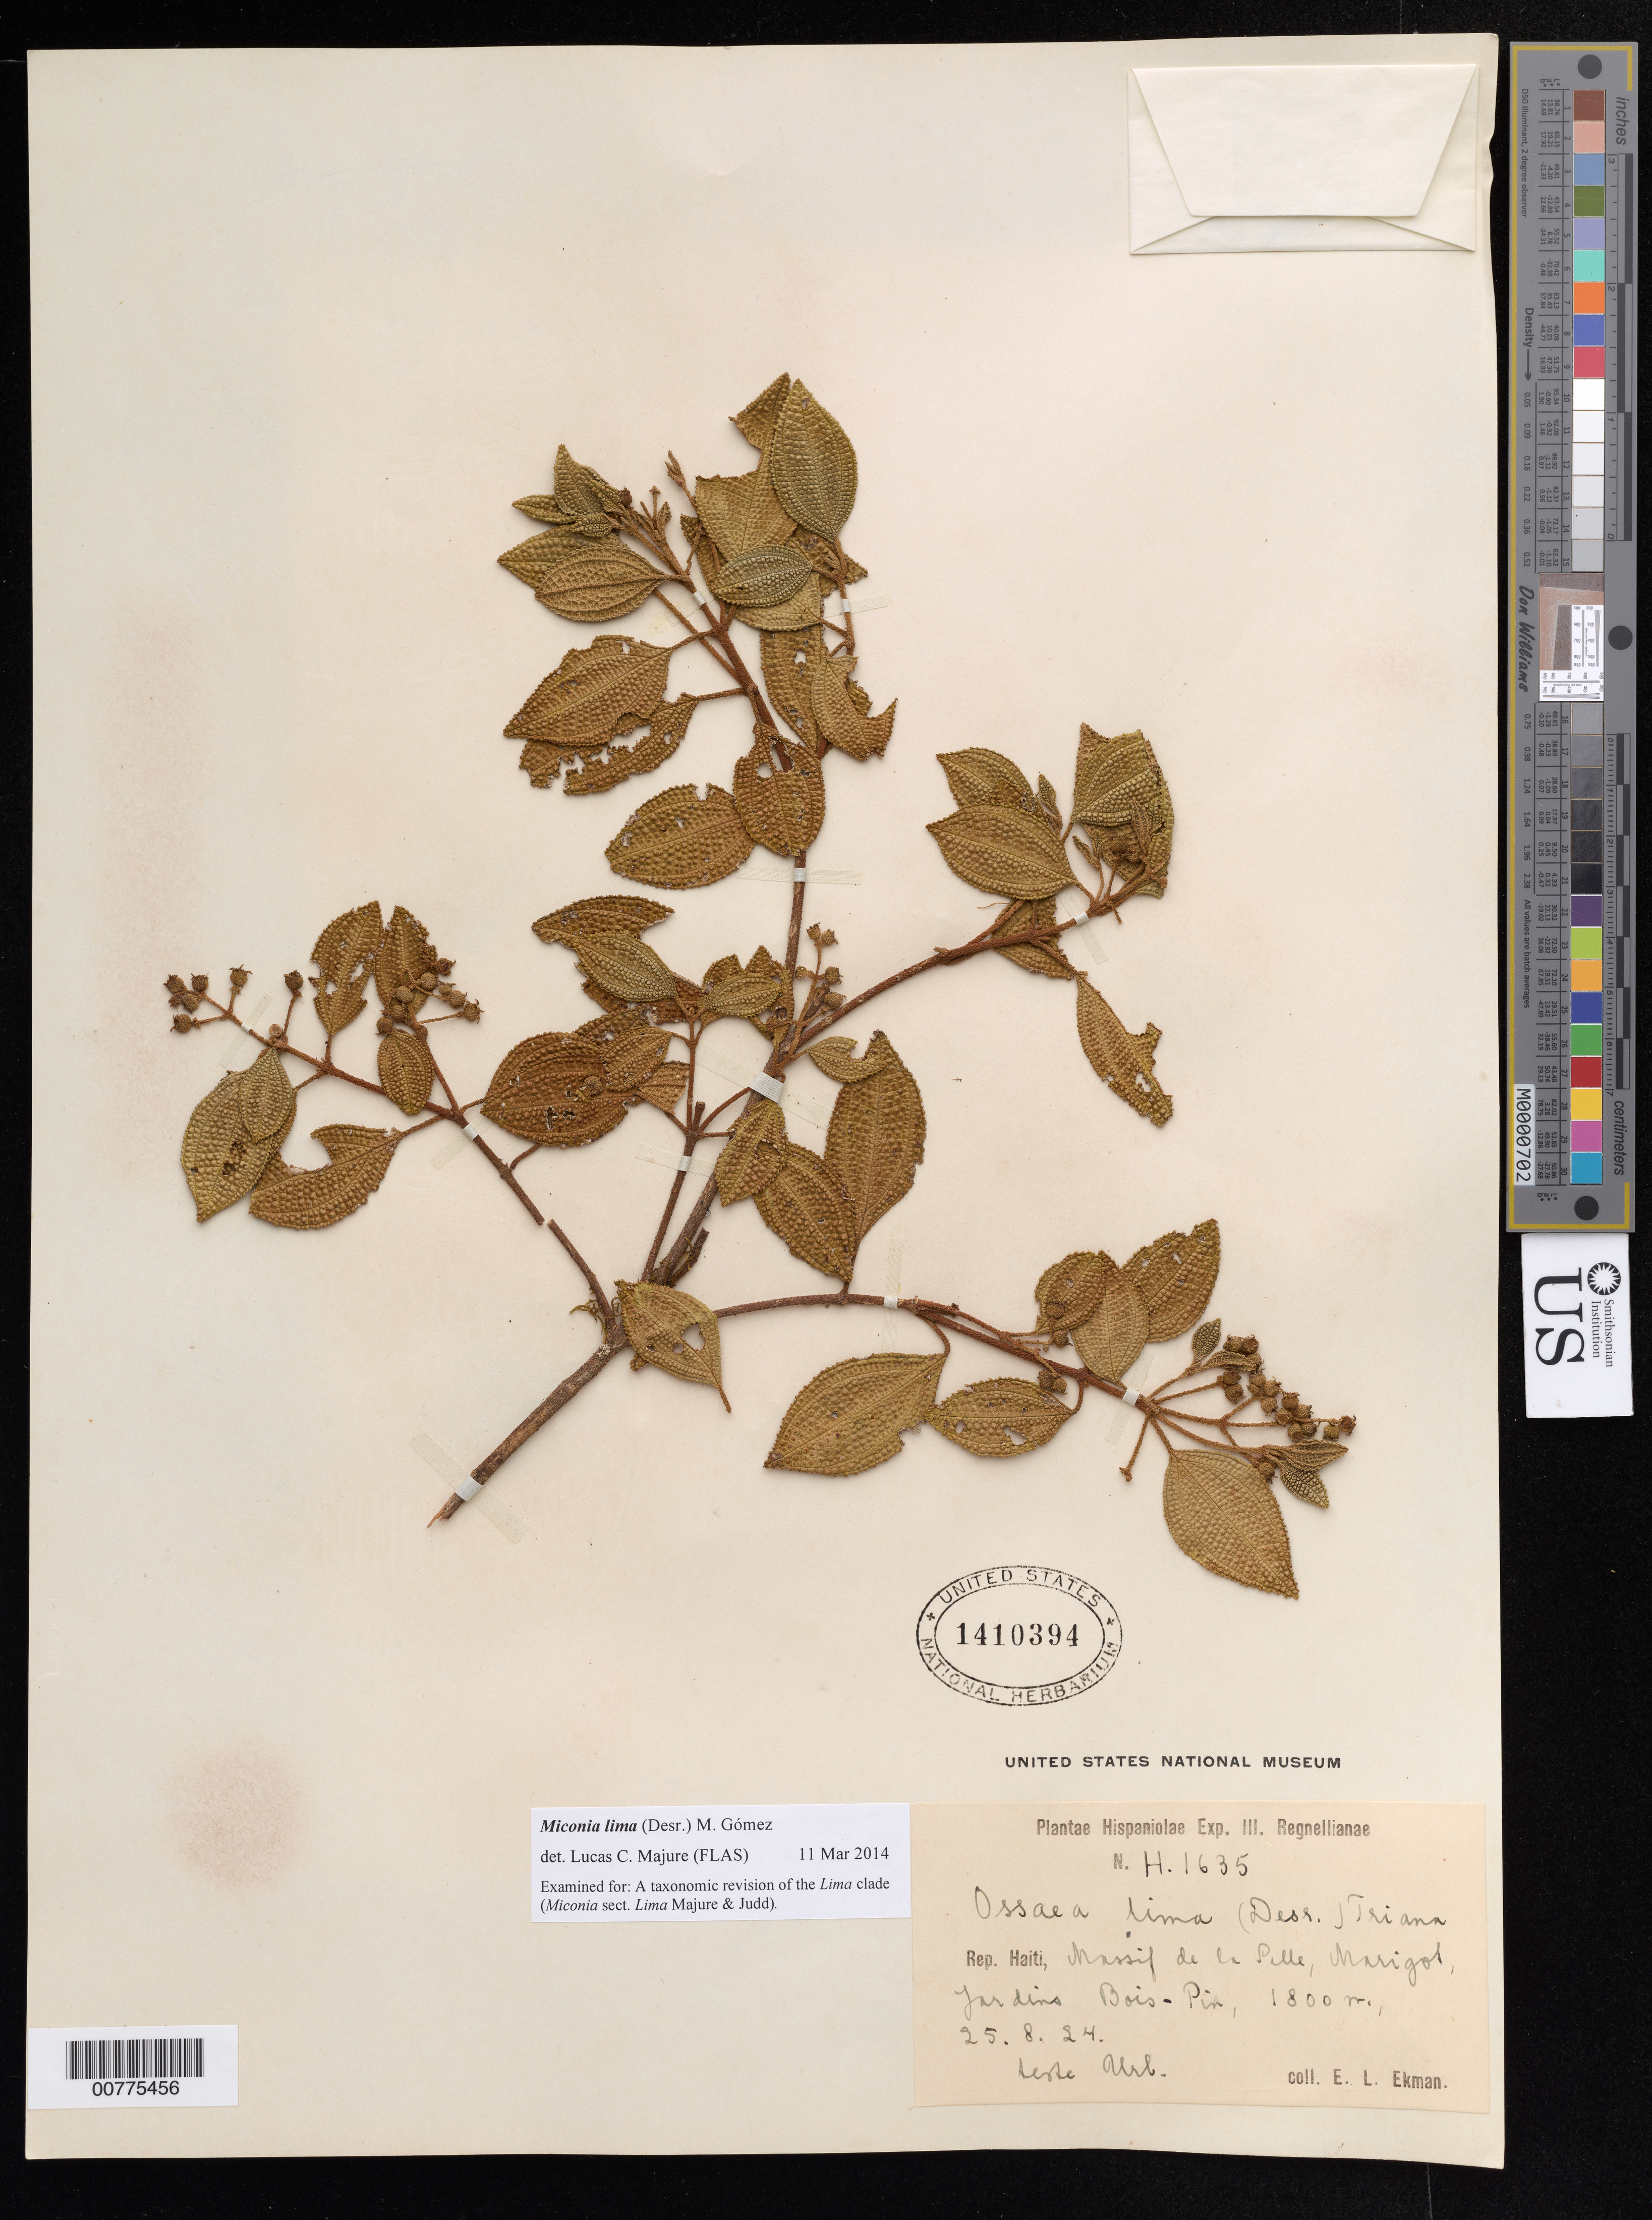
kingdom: Plantae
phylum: Tracheophyta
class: Magnoliopsida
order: Myrtales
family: Melastomataceae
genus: Miconia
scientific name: Miconia lima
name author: M. Gómez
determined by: Majure, Lucas C., (FLAS), University of Florida (UNITED STATES)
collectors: E. L. Ekman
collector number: H 1635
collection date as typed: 25 Aug 1924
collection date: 1924-08-25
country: Haiti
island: Hispaniola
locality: Massif de la Selle, Marigot, Jardins Bois-Pin.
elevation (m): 1800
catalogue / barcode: US 1410394